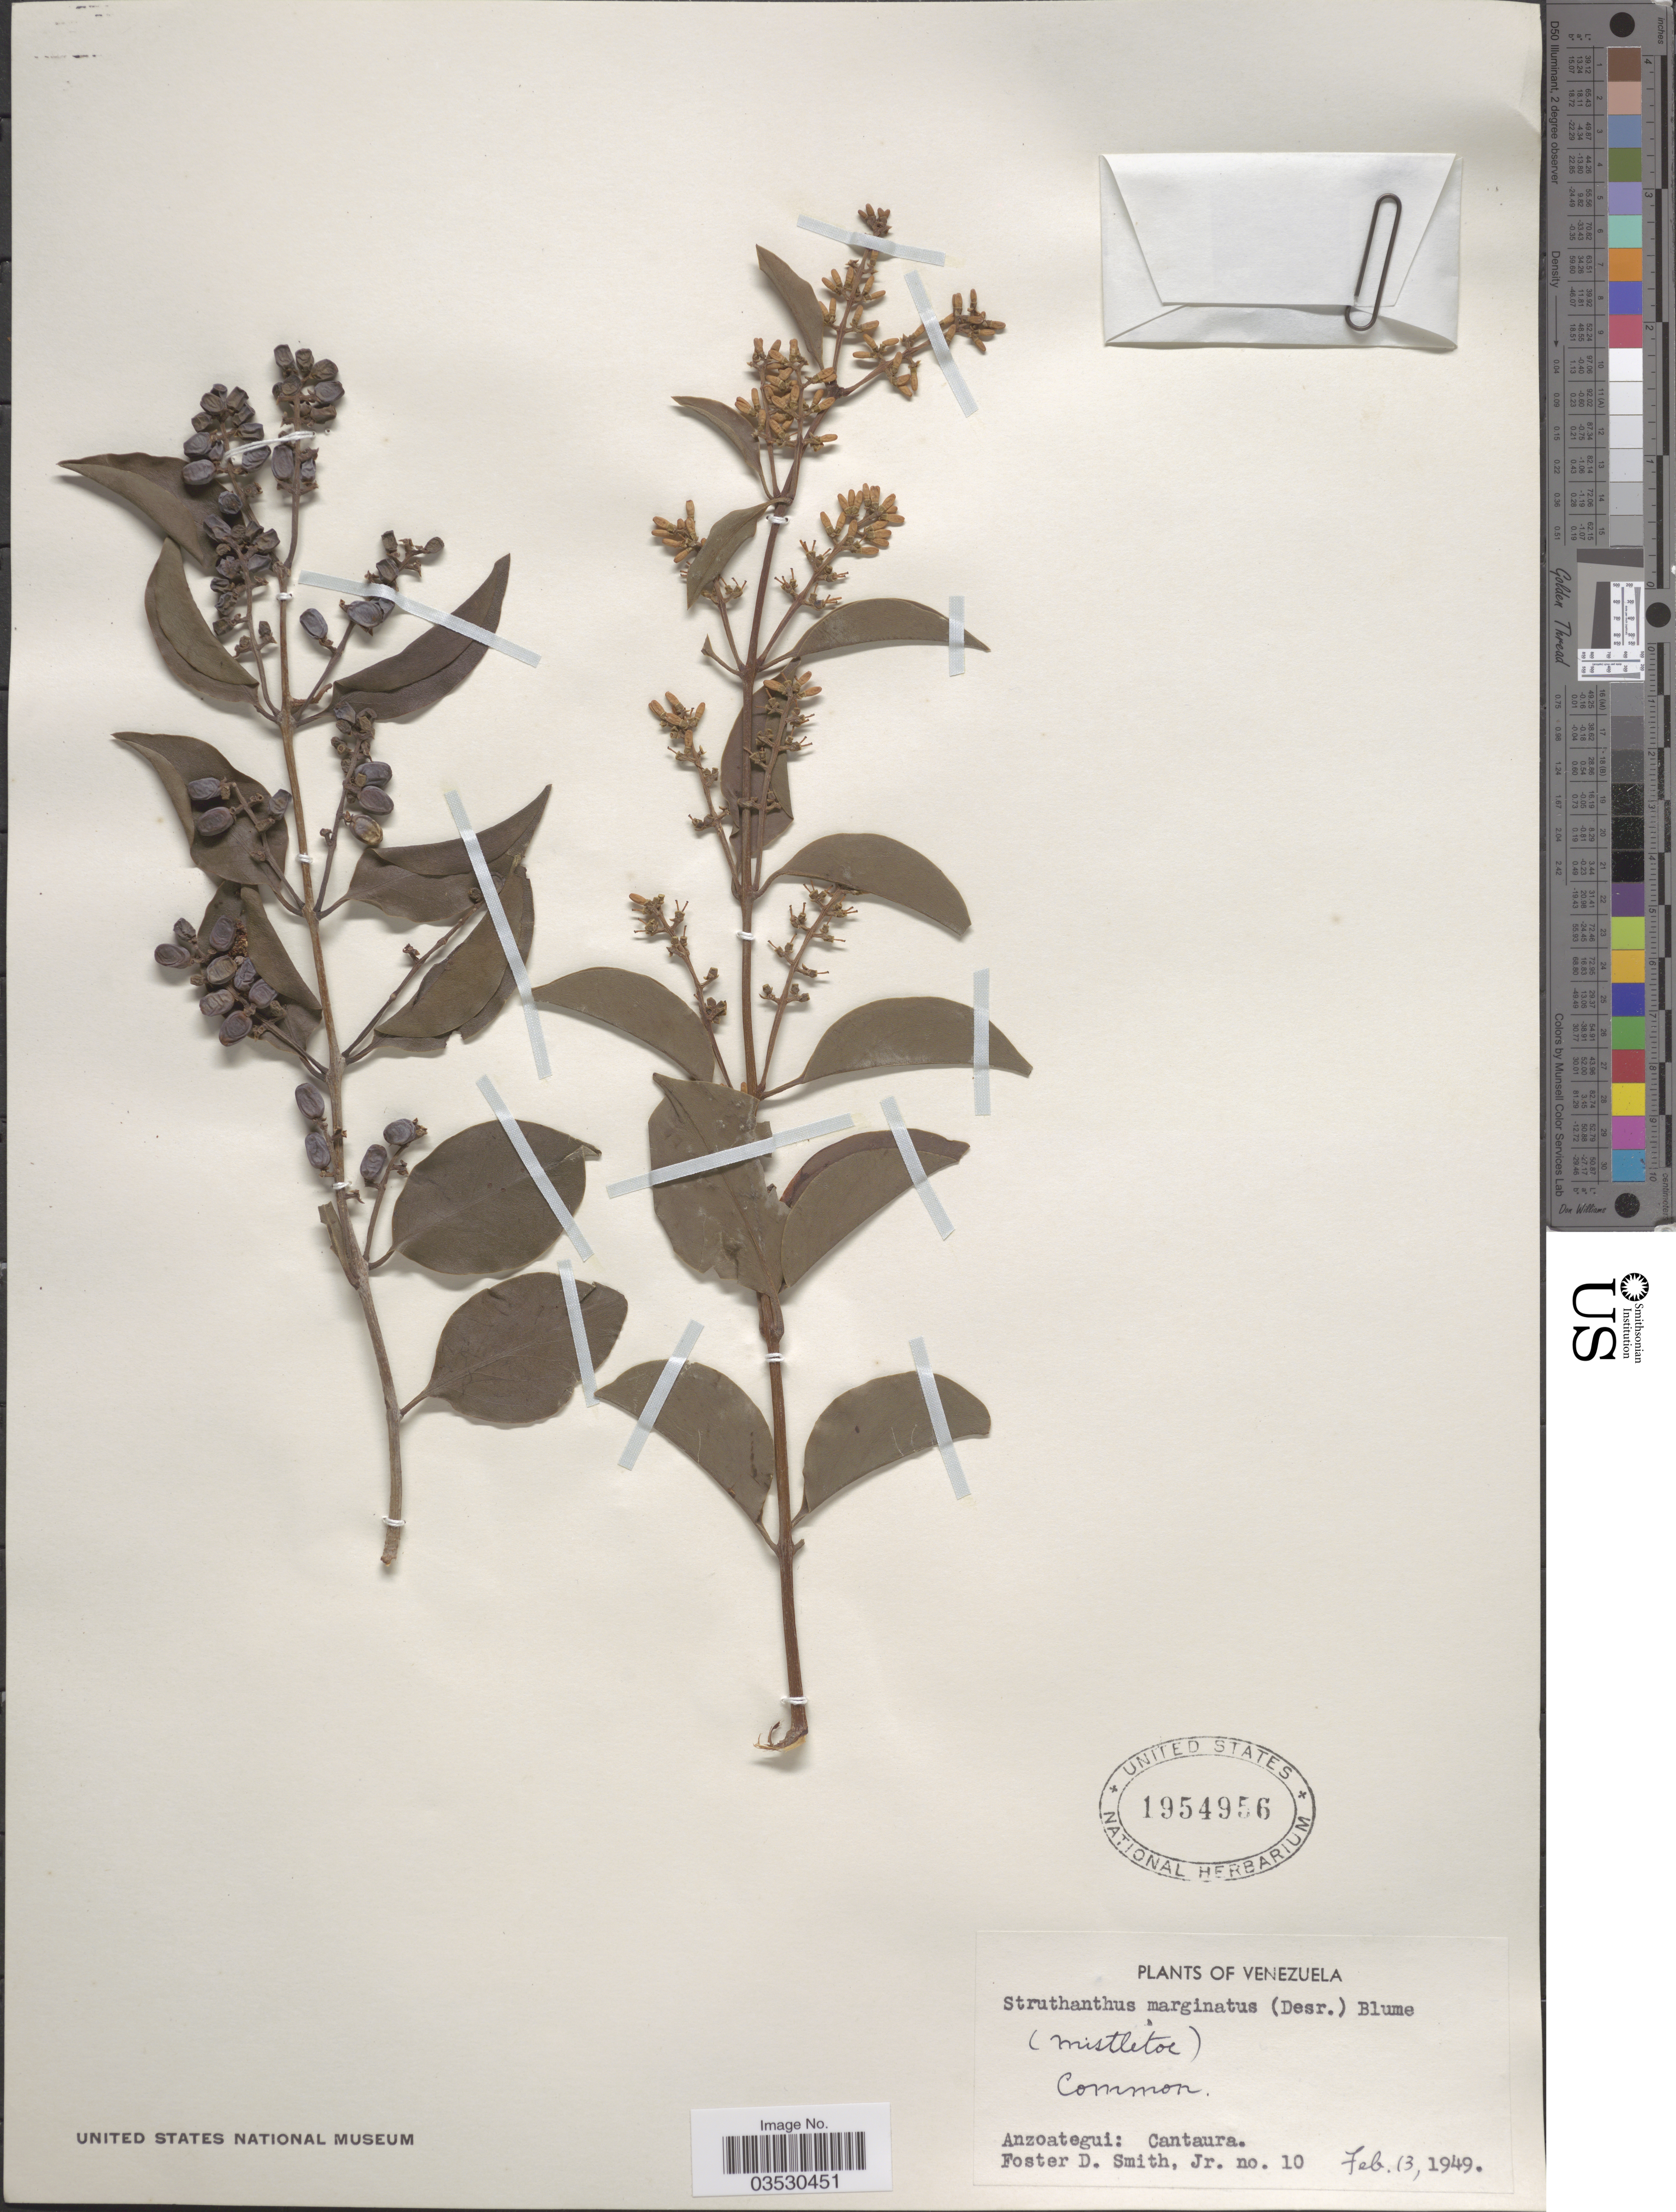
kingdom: Plantae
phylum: Tracheophyta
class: Magnoliopsida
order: Santalales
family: Loranthaceae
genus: Struthanthus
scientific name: Struthanthus marginatus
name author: (Desr.) Blume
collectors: F. Smith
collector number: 10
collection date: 1949-02-13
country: Venezuela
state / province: Anzoategui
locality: Cantaura.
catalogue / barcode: US 1954956